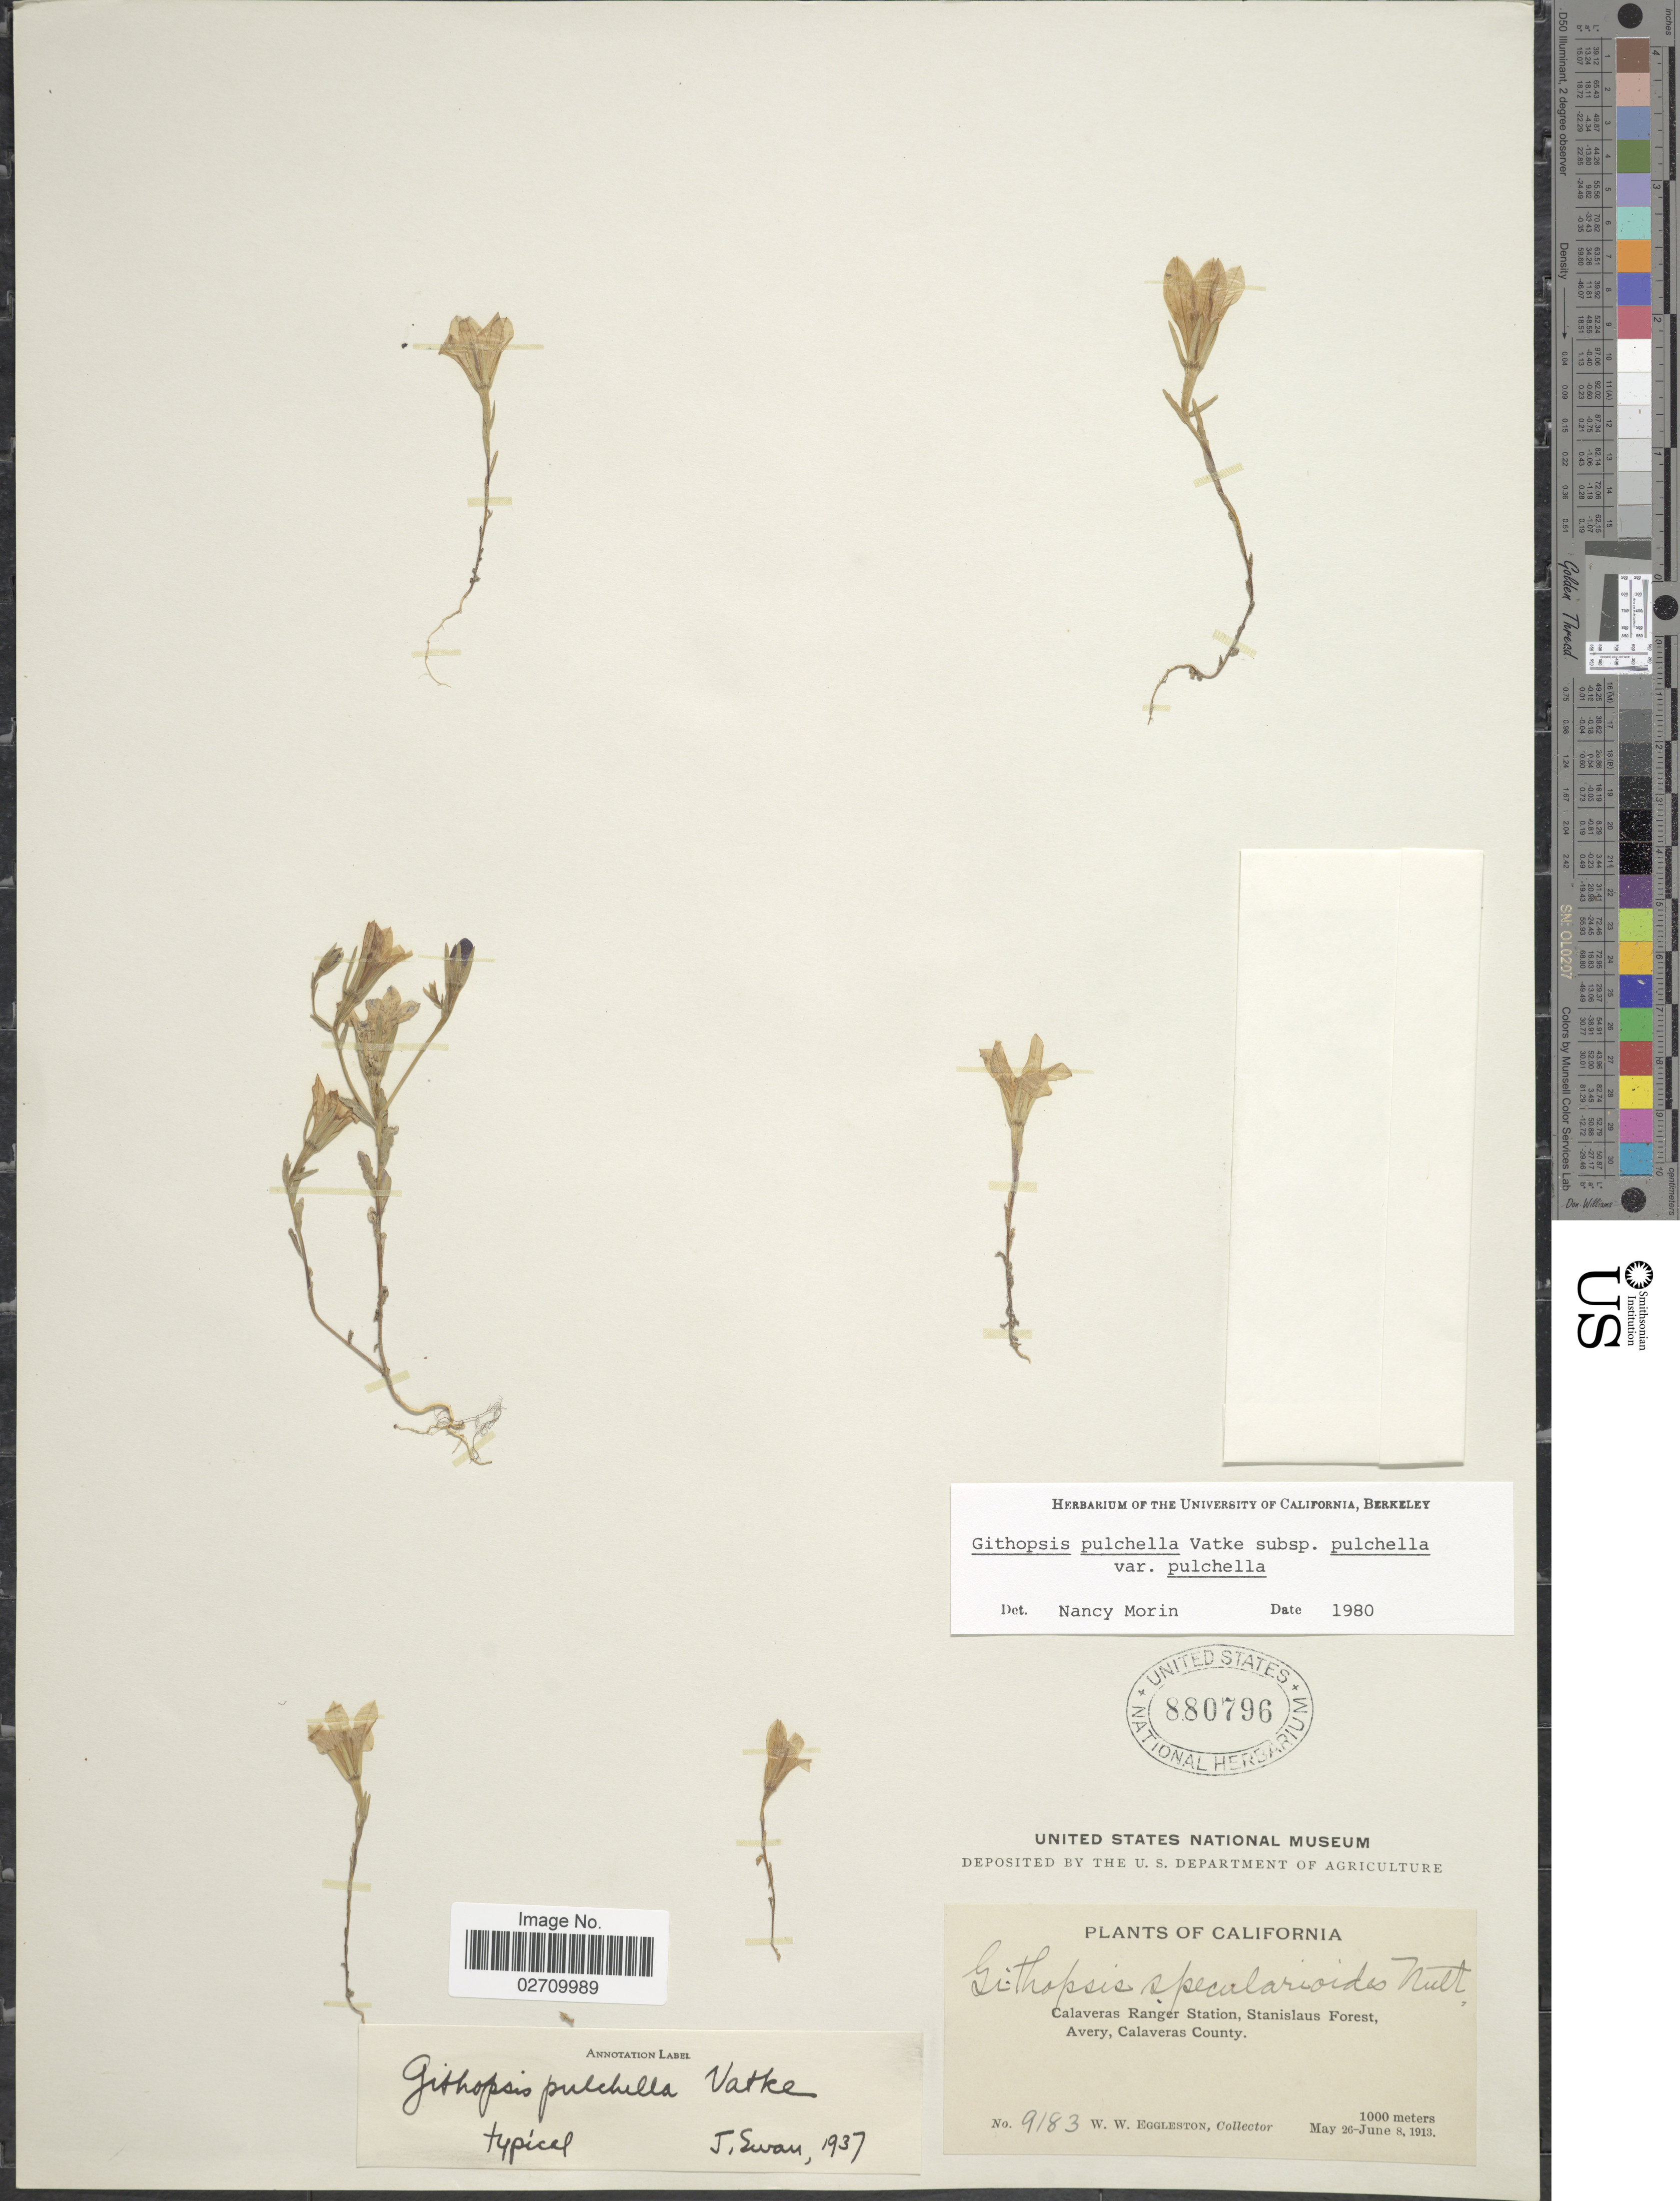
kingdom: Plantae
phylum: Tracheophyta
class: Magnoliopsida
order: Asterales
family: Campanulaceae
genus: Githopsis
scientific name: Githopsis pulchella var. pulchella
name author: Vatke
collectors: W. W. Eggleston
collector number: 9183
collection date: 1913-05-26/1913-06-08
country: United States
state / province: California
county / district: Calaveras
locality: Calaveras Ranger Station, Stanislaus Forest, Avery, Calaveras County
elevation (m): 1000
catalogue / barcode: US 880796